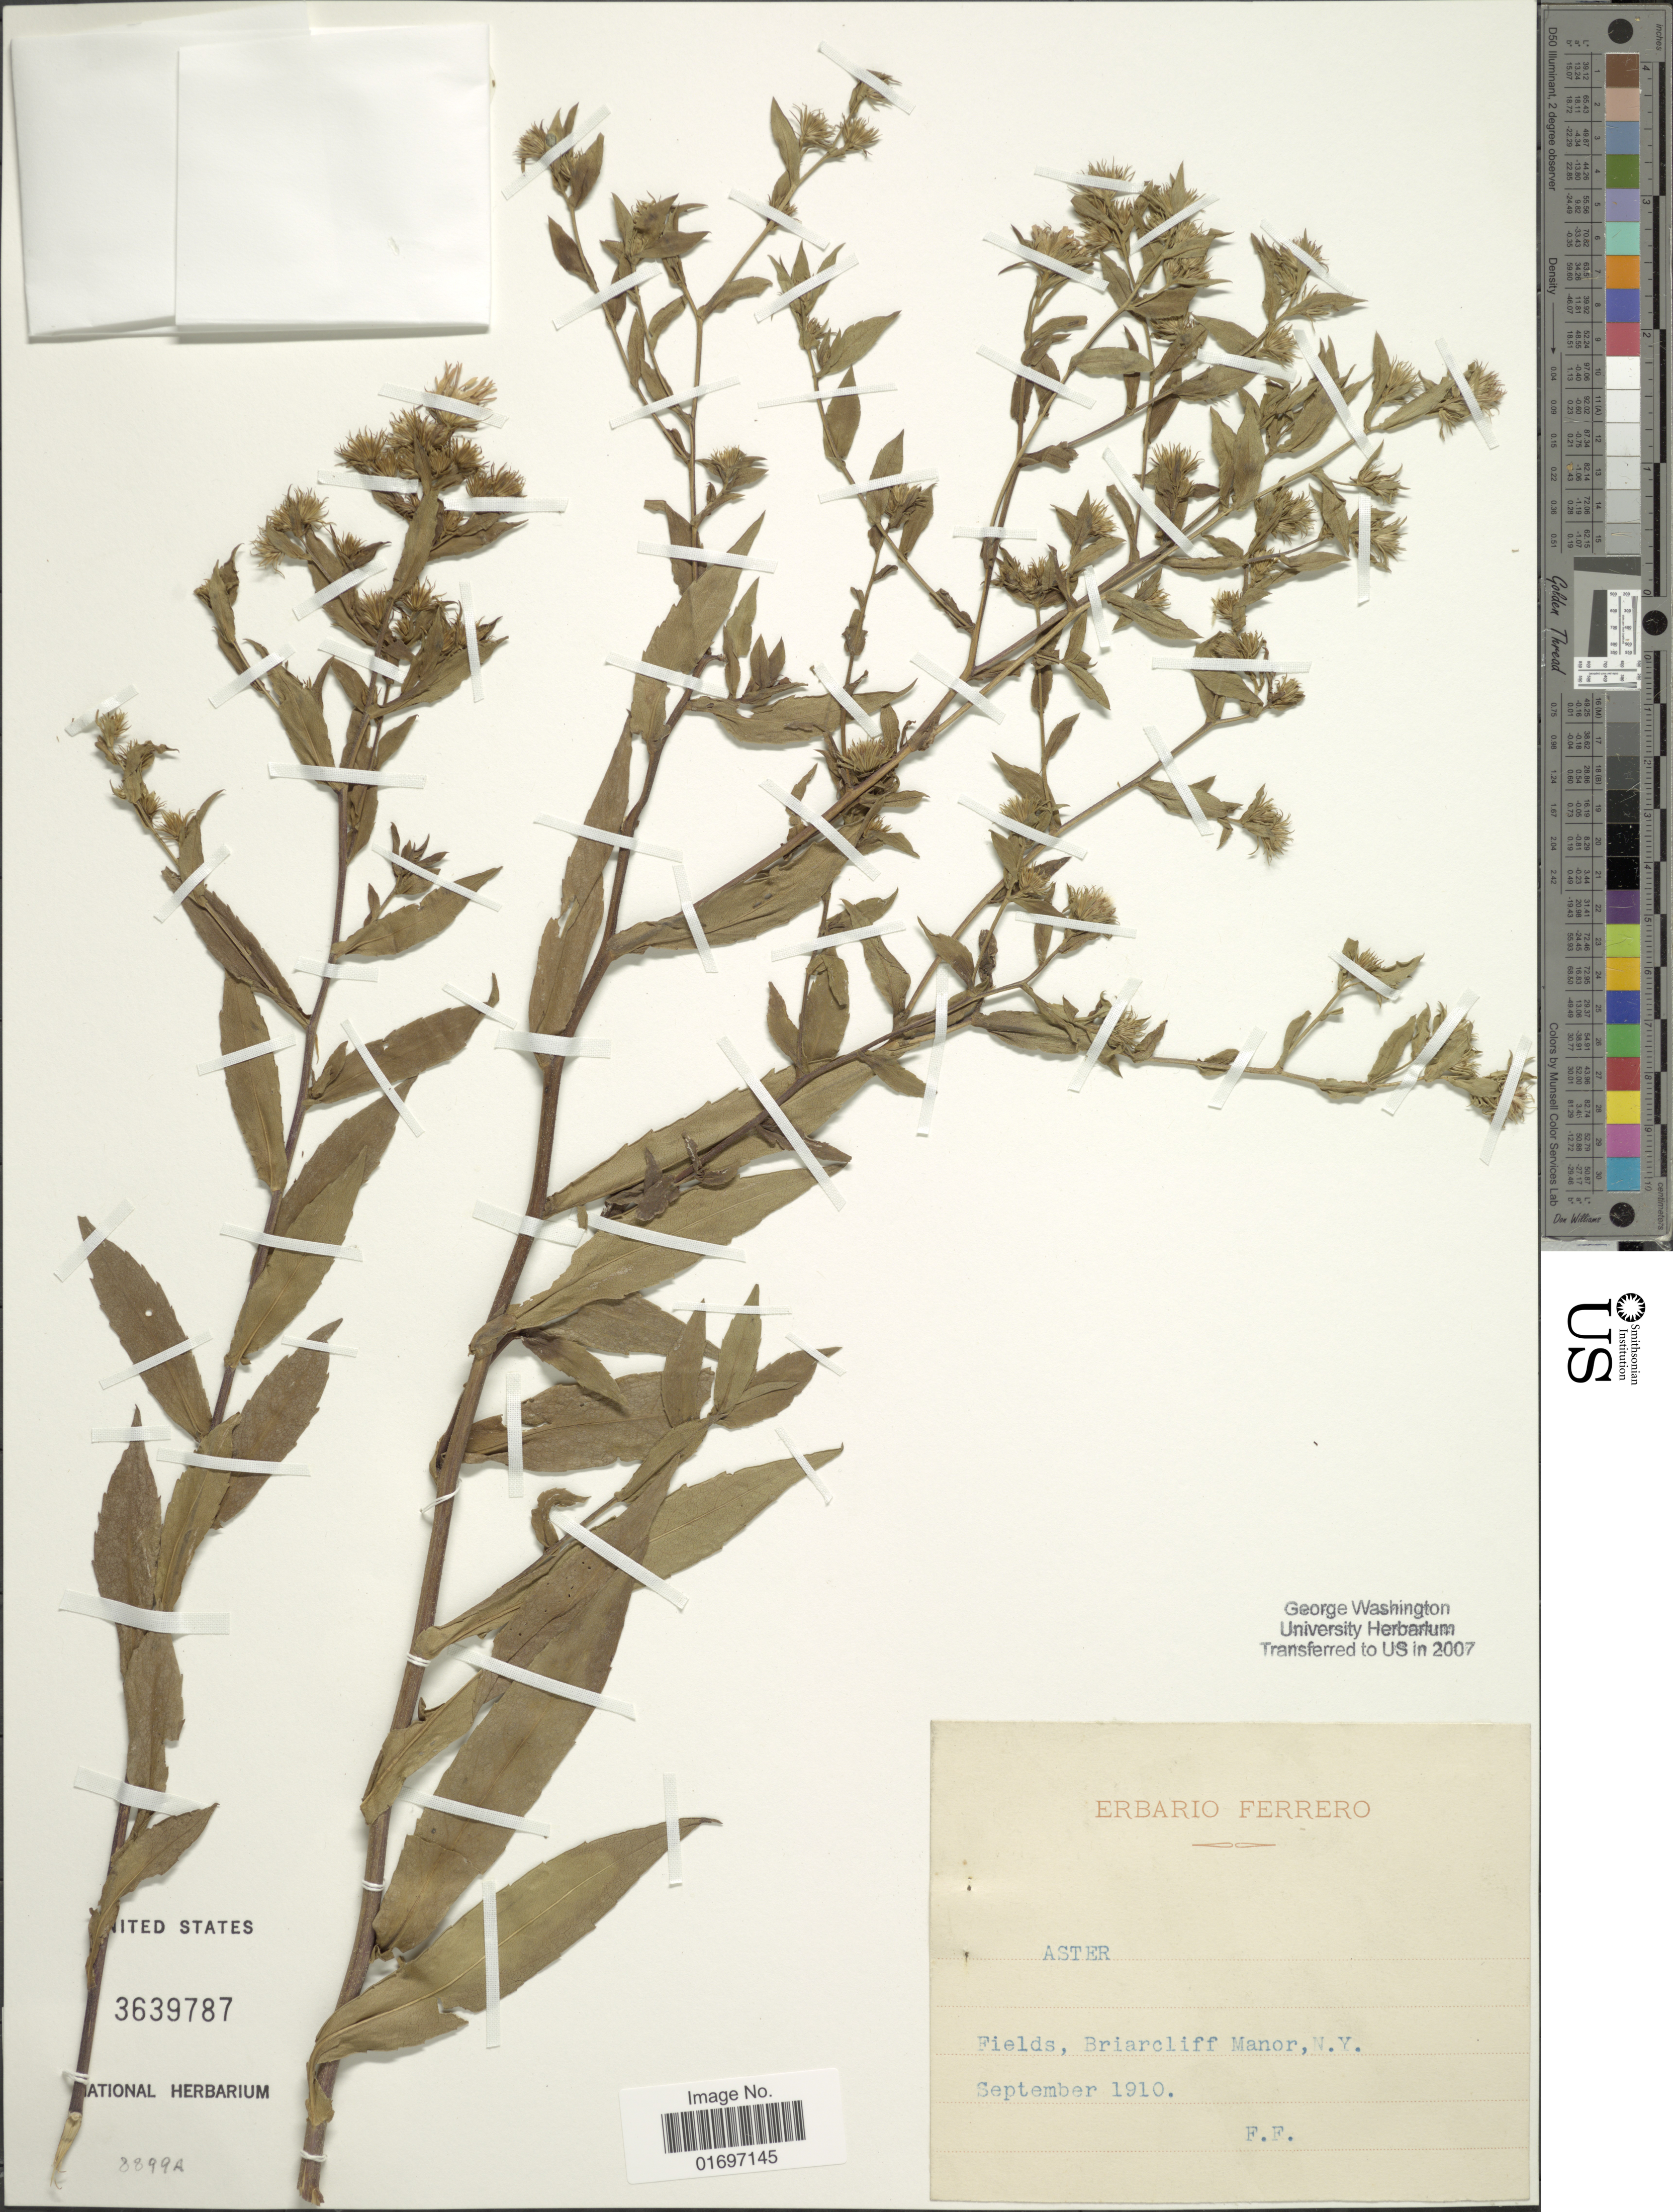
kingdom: Plantae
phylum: Tracheophyta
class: Magnoliopsida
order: Asterales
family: Asteraceae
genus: Symphyotrichum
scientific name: Symphyotrichum adnatum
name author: (Nutt.) G.L. Nesom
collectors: F. Ferrero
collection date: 1910-09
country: United States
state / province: New York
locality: Fields, Briarcliff Manor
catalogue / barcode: US 3639787